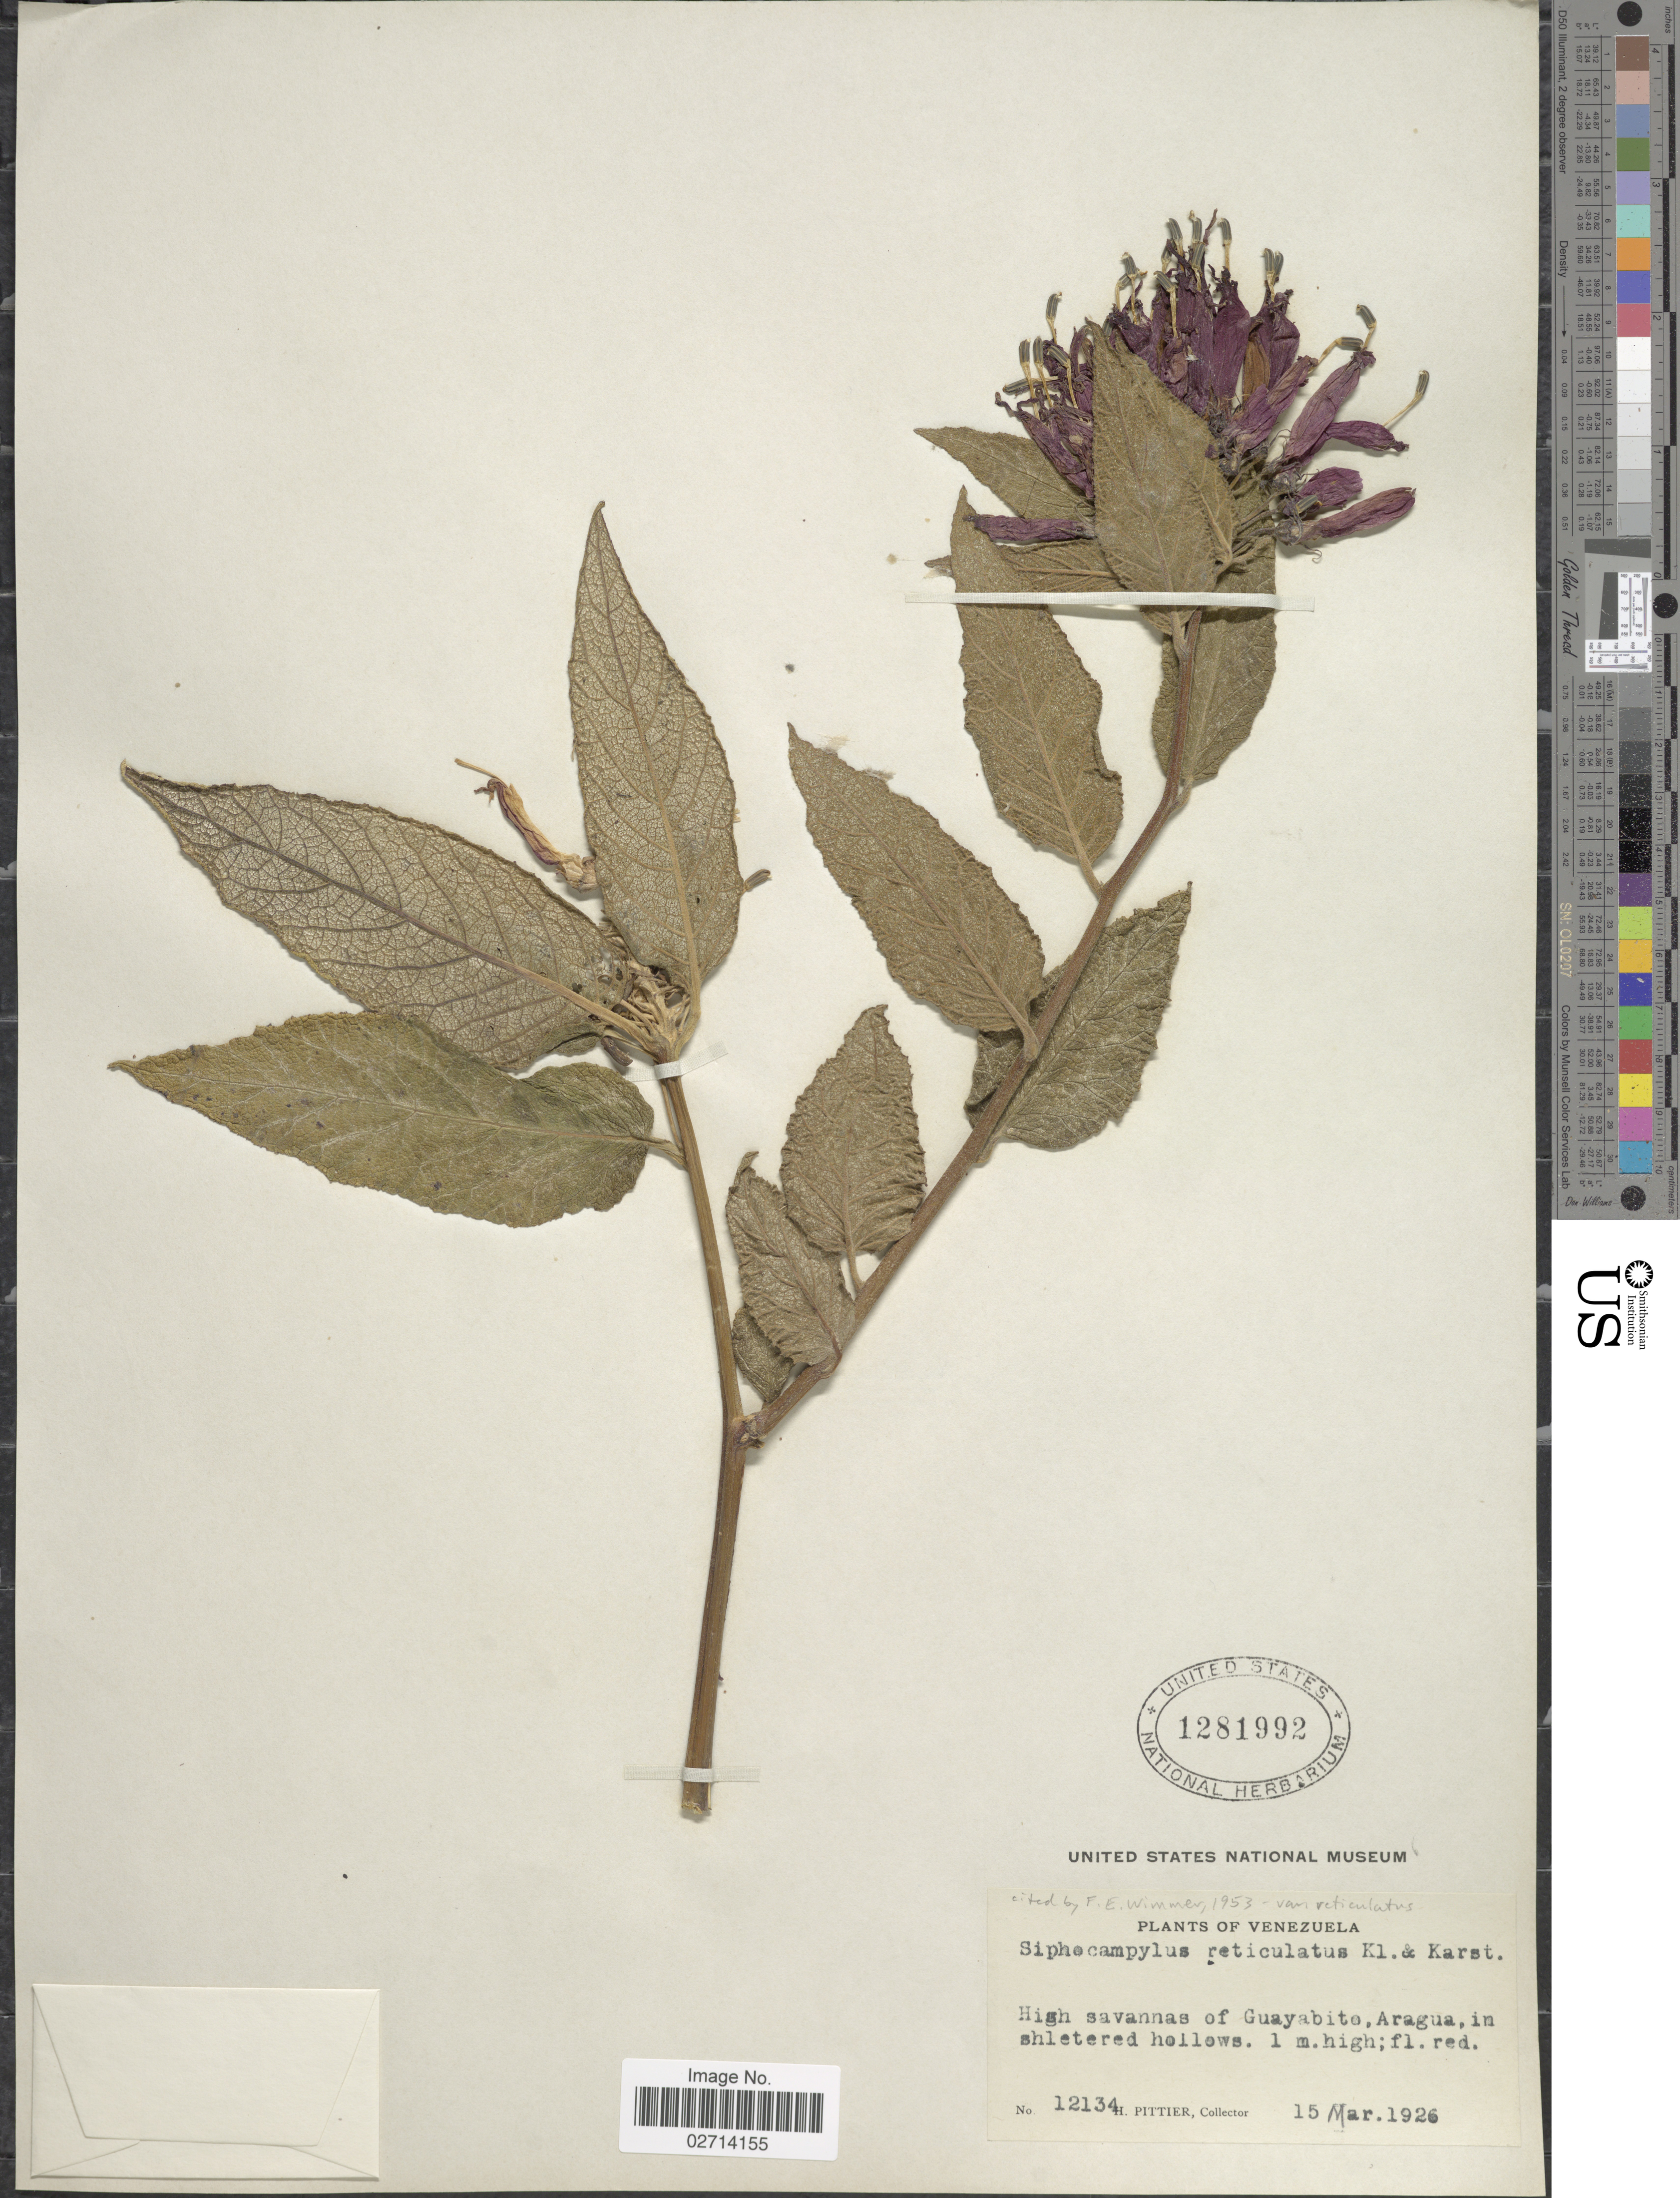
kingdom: Plantae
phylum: Tracheophyta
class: Magnoliopsida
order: Asterales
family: Campanulaceae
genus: Siphocampylus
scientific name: Siphocampylus reticulatus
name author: (Willd. ex Schult. & Roem.) Klotzsch & H. Karst. ex Vatke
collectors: H. F. Pittier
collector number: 12134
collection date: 1926-03-15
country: Venezuela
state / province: Aragua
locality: High savannas of Guayabito, Aragua.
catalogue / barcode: US 1281992